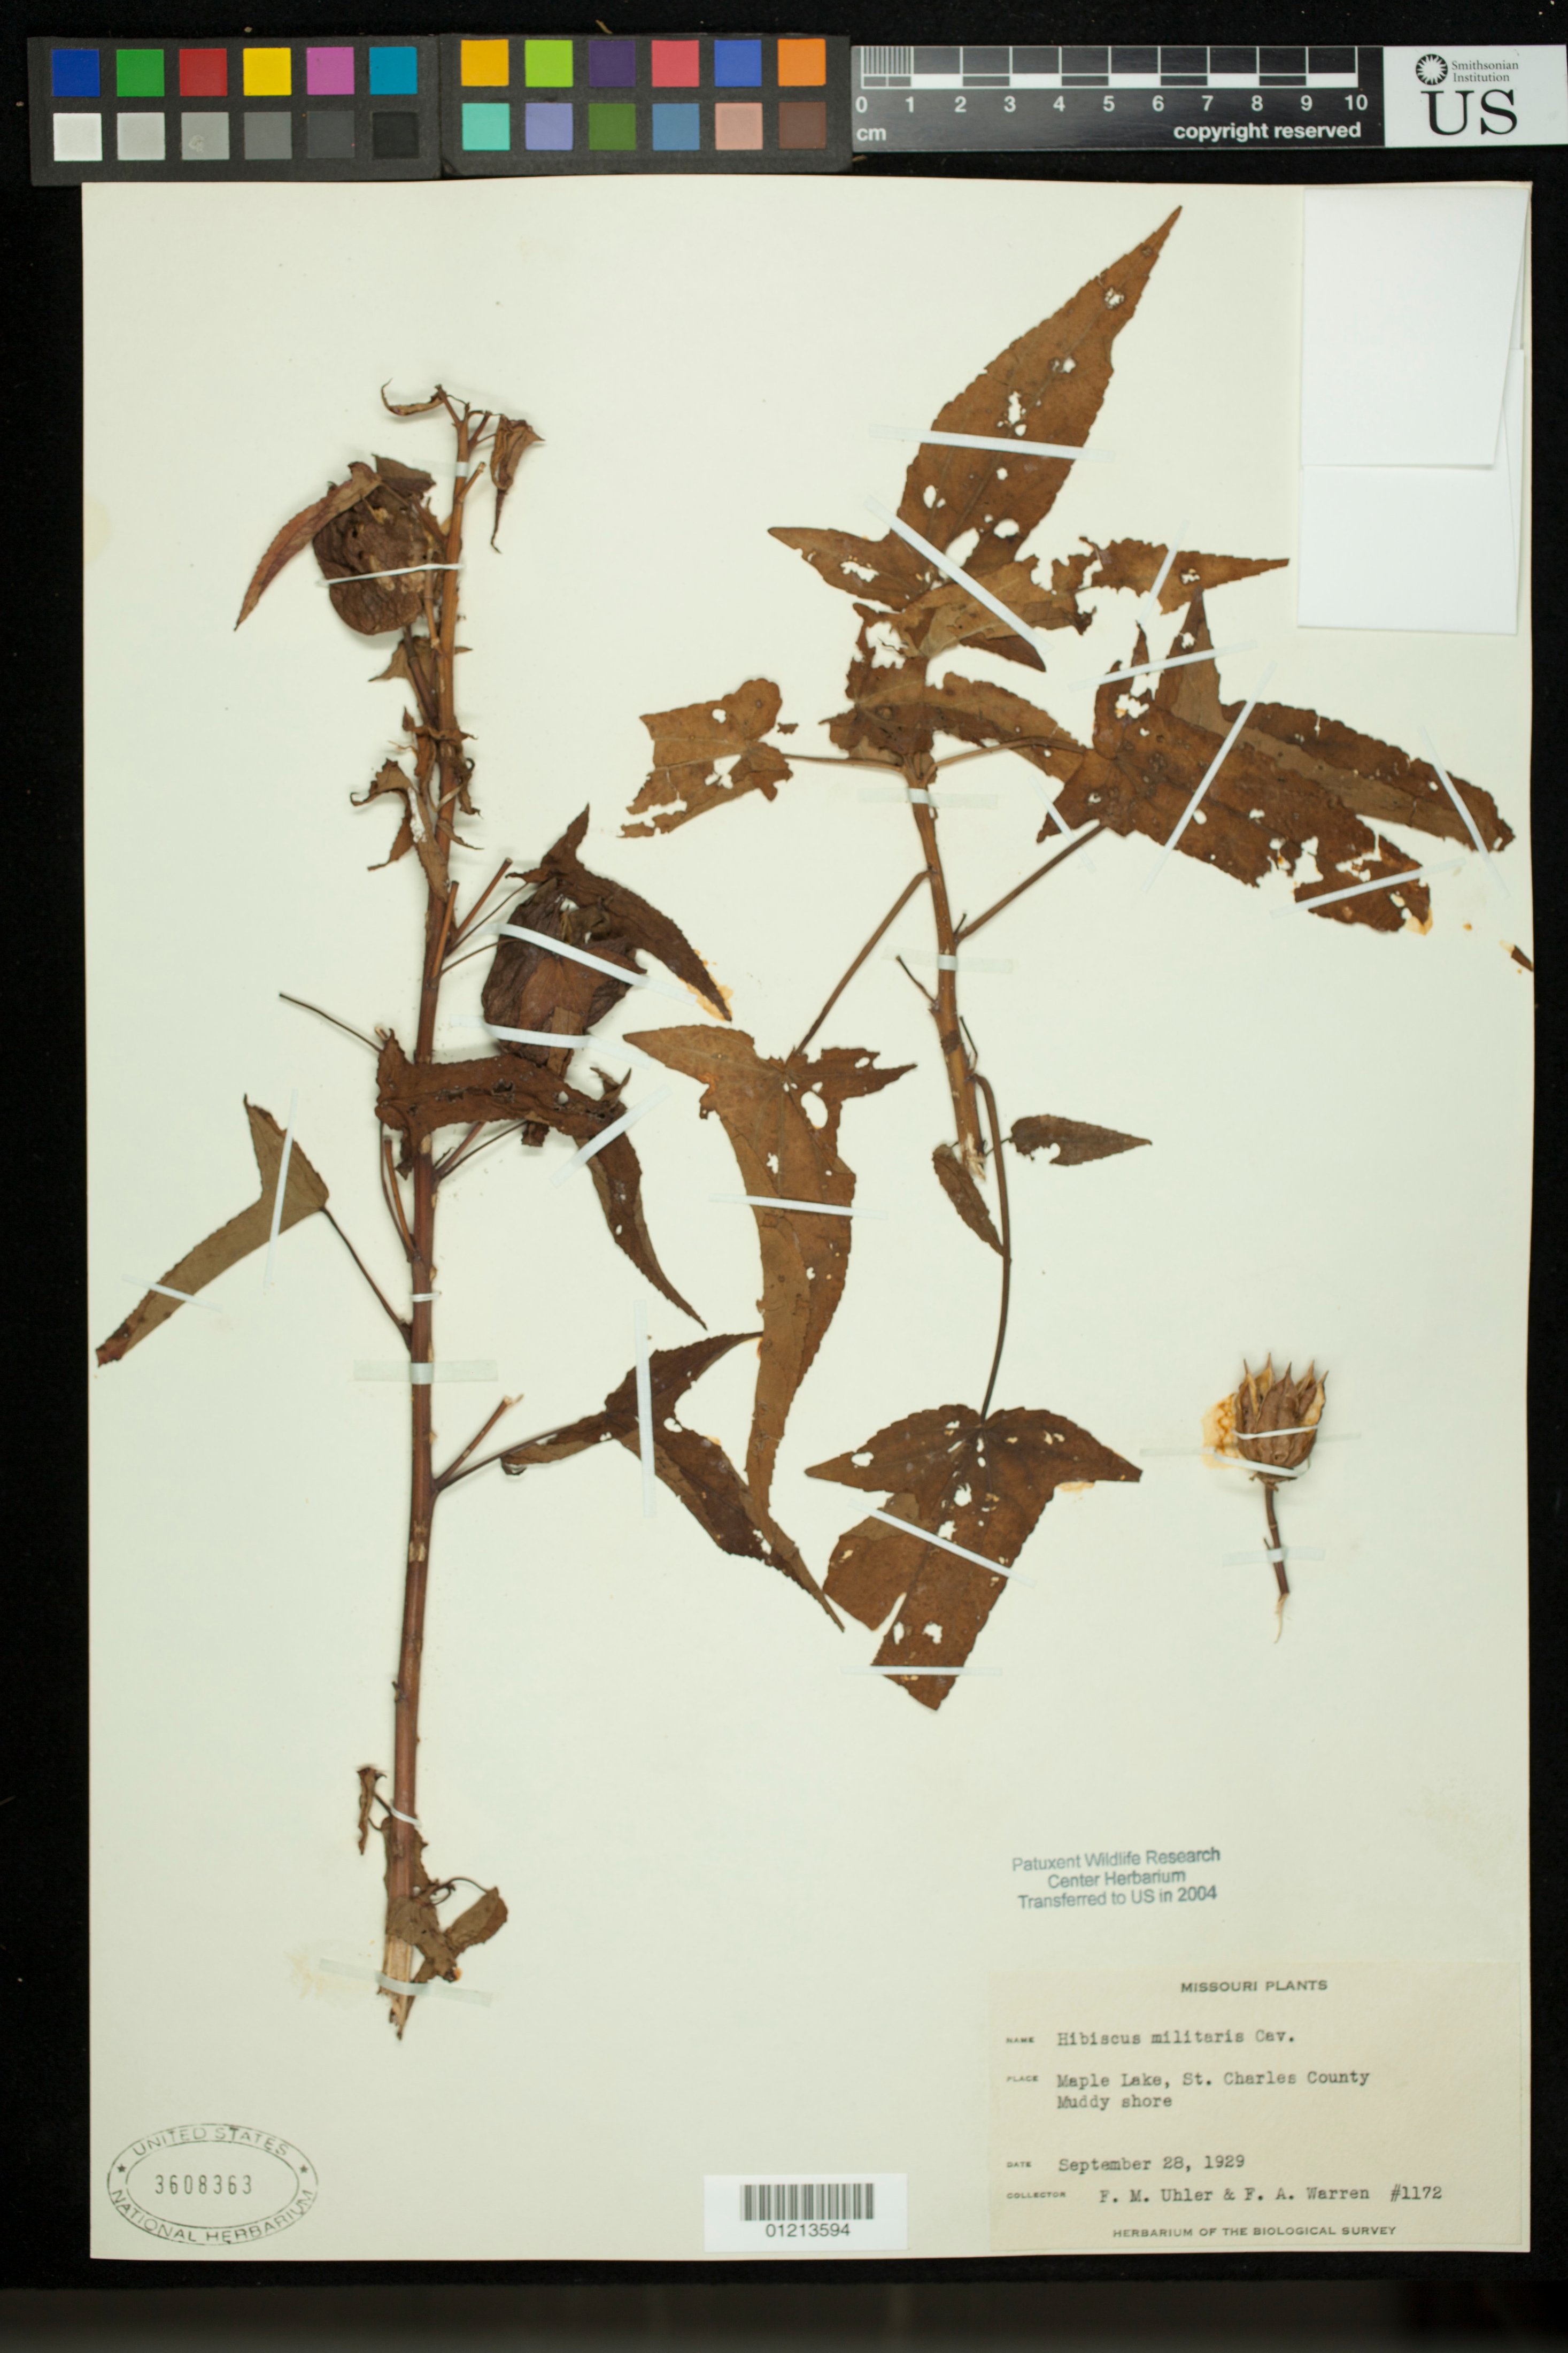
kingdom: Plantae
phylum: Tracheophyta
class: Magnoliopsida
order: Malvales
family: Malvaceae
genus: Hibiscus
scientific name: Hibiscus laevis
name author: All.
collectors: F. M. Uhler & F. A. Warren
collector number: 1172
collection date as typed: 28 Sep 1929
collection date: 1929-09-28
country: United States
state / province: Missouri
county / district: St. Charles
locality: Maple Lake, St. Charles County, muddy shore.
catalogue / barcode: US 3608363